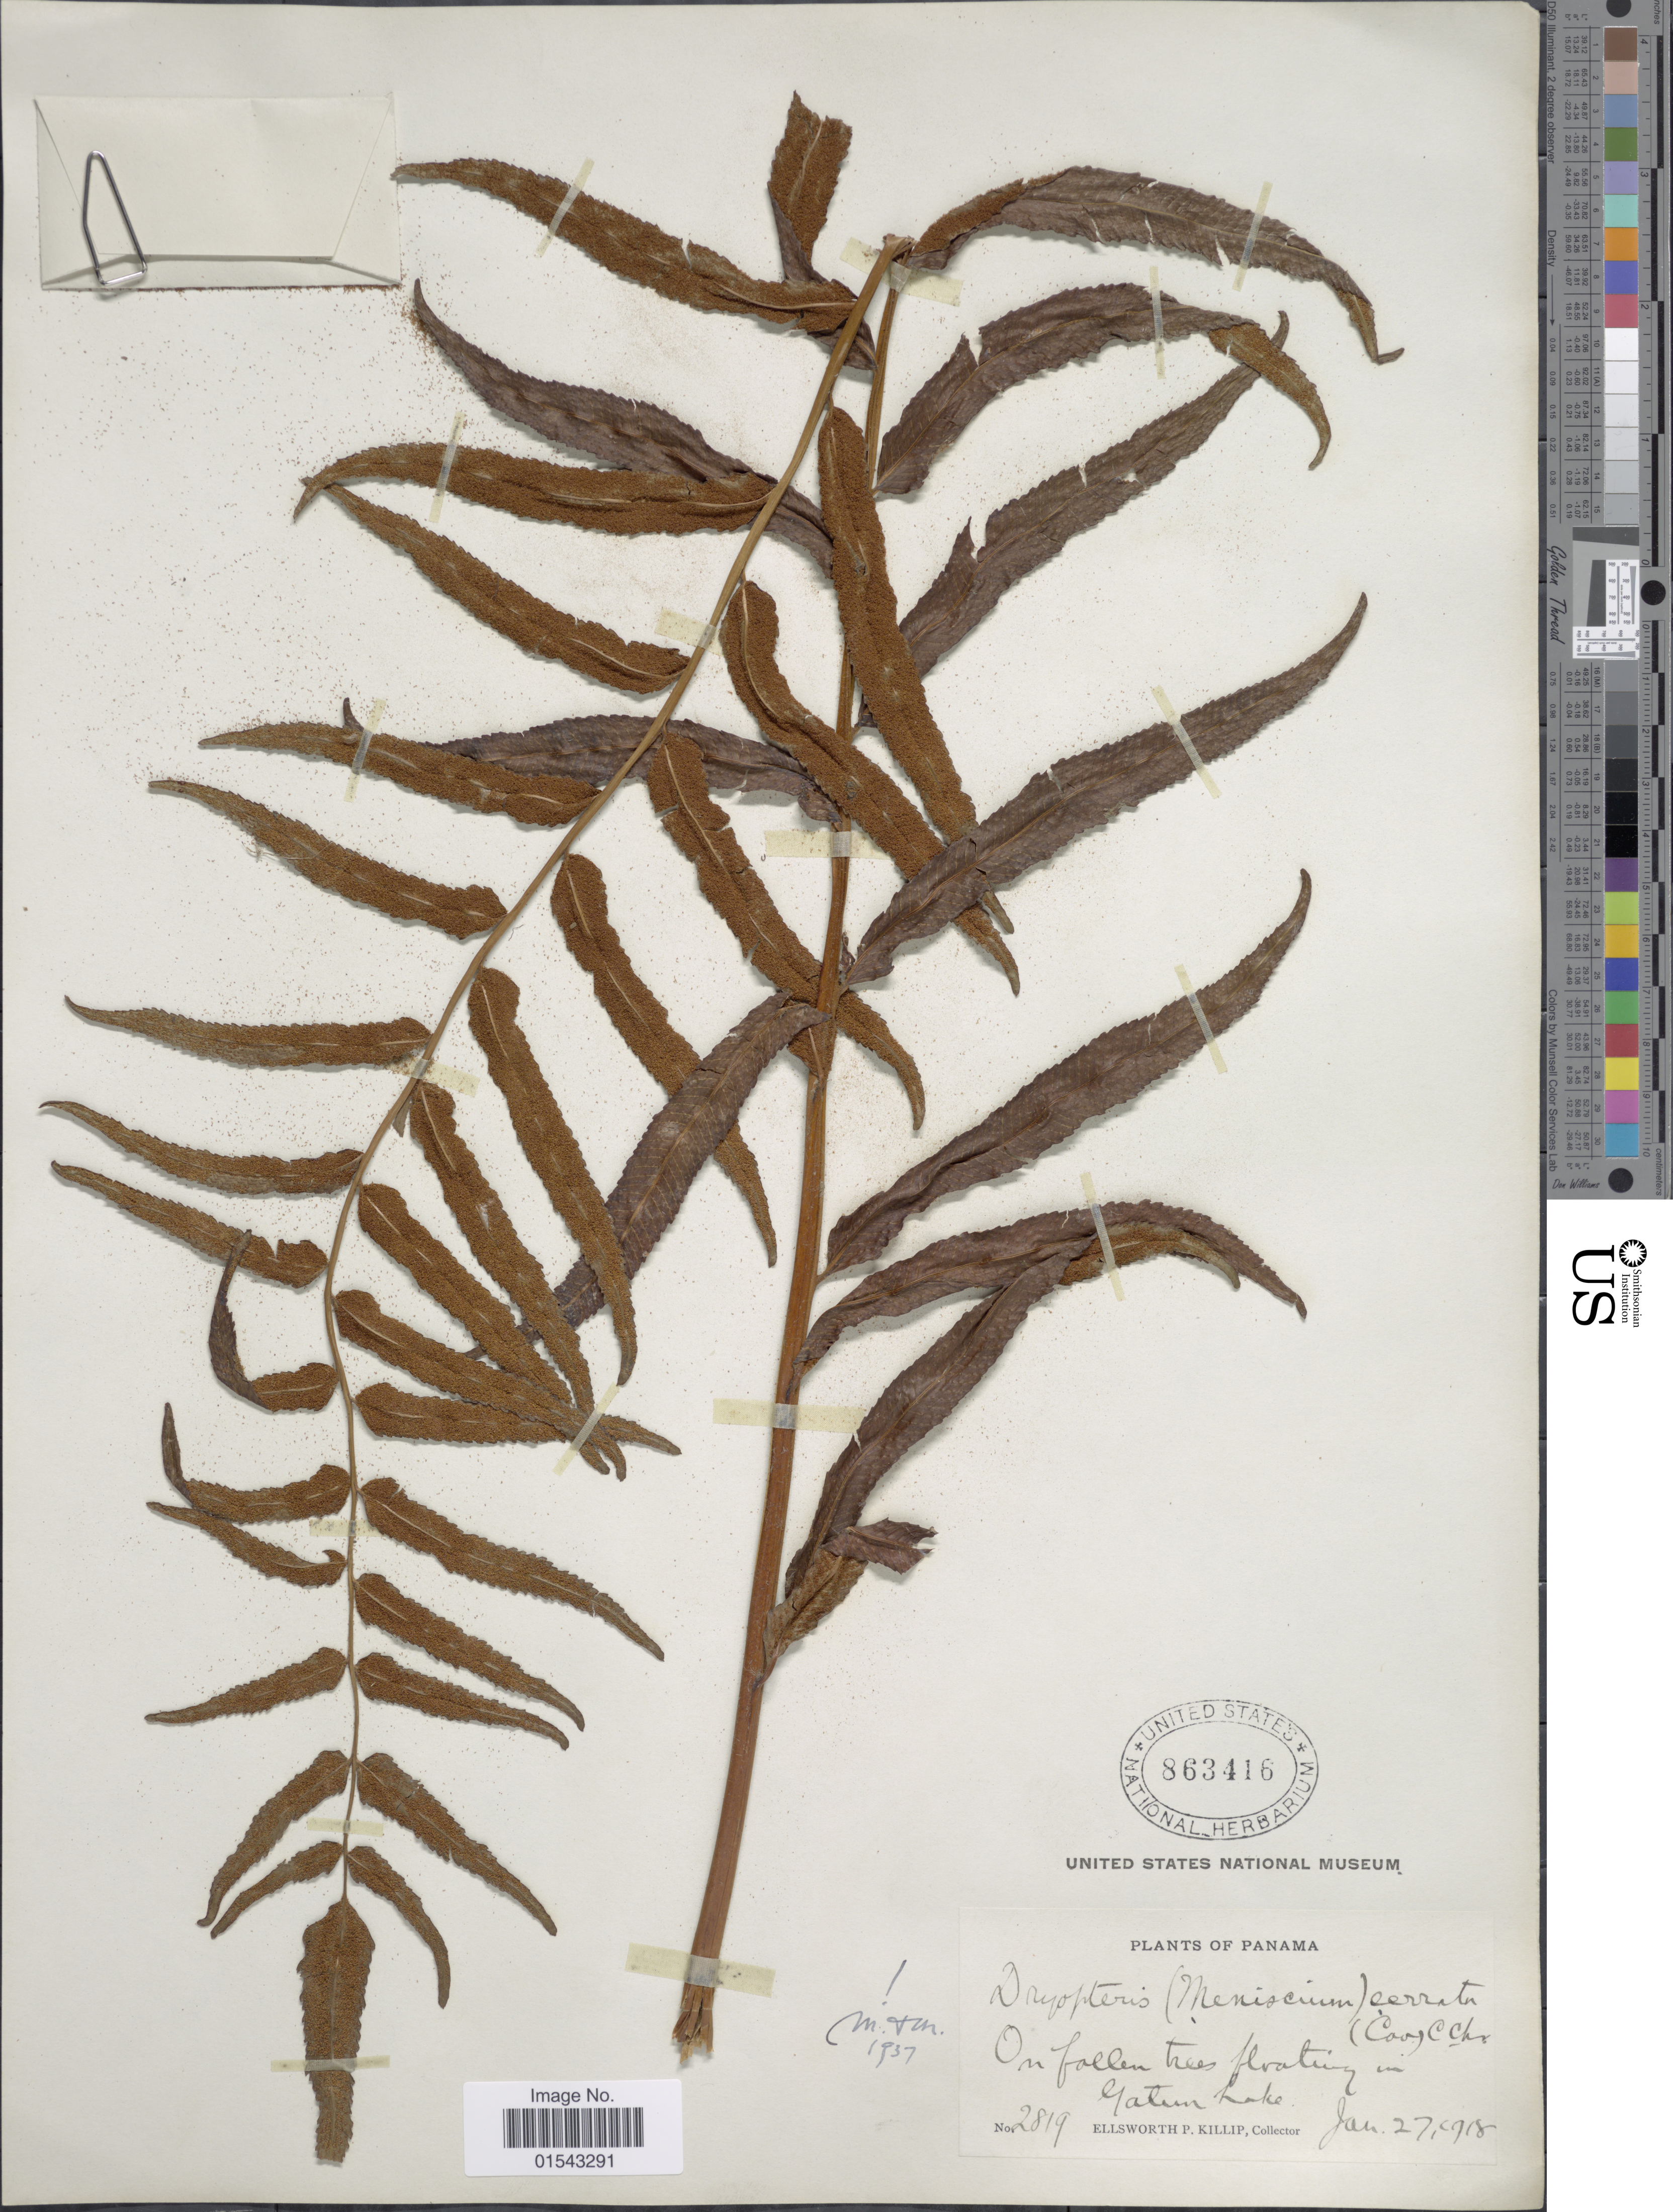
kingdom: Plantae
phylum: Tracheophyta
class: Polypodiopsida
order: Polypodiales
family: Thelypteridaceae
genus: Meniscium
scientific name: Meniscium serratum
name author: Cav.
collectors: E. P. Killip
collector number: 2819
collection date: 1918-02-27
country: Panama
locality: On fallen trees floating in Gatun Lake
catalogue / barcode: US 863416